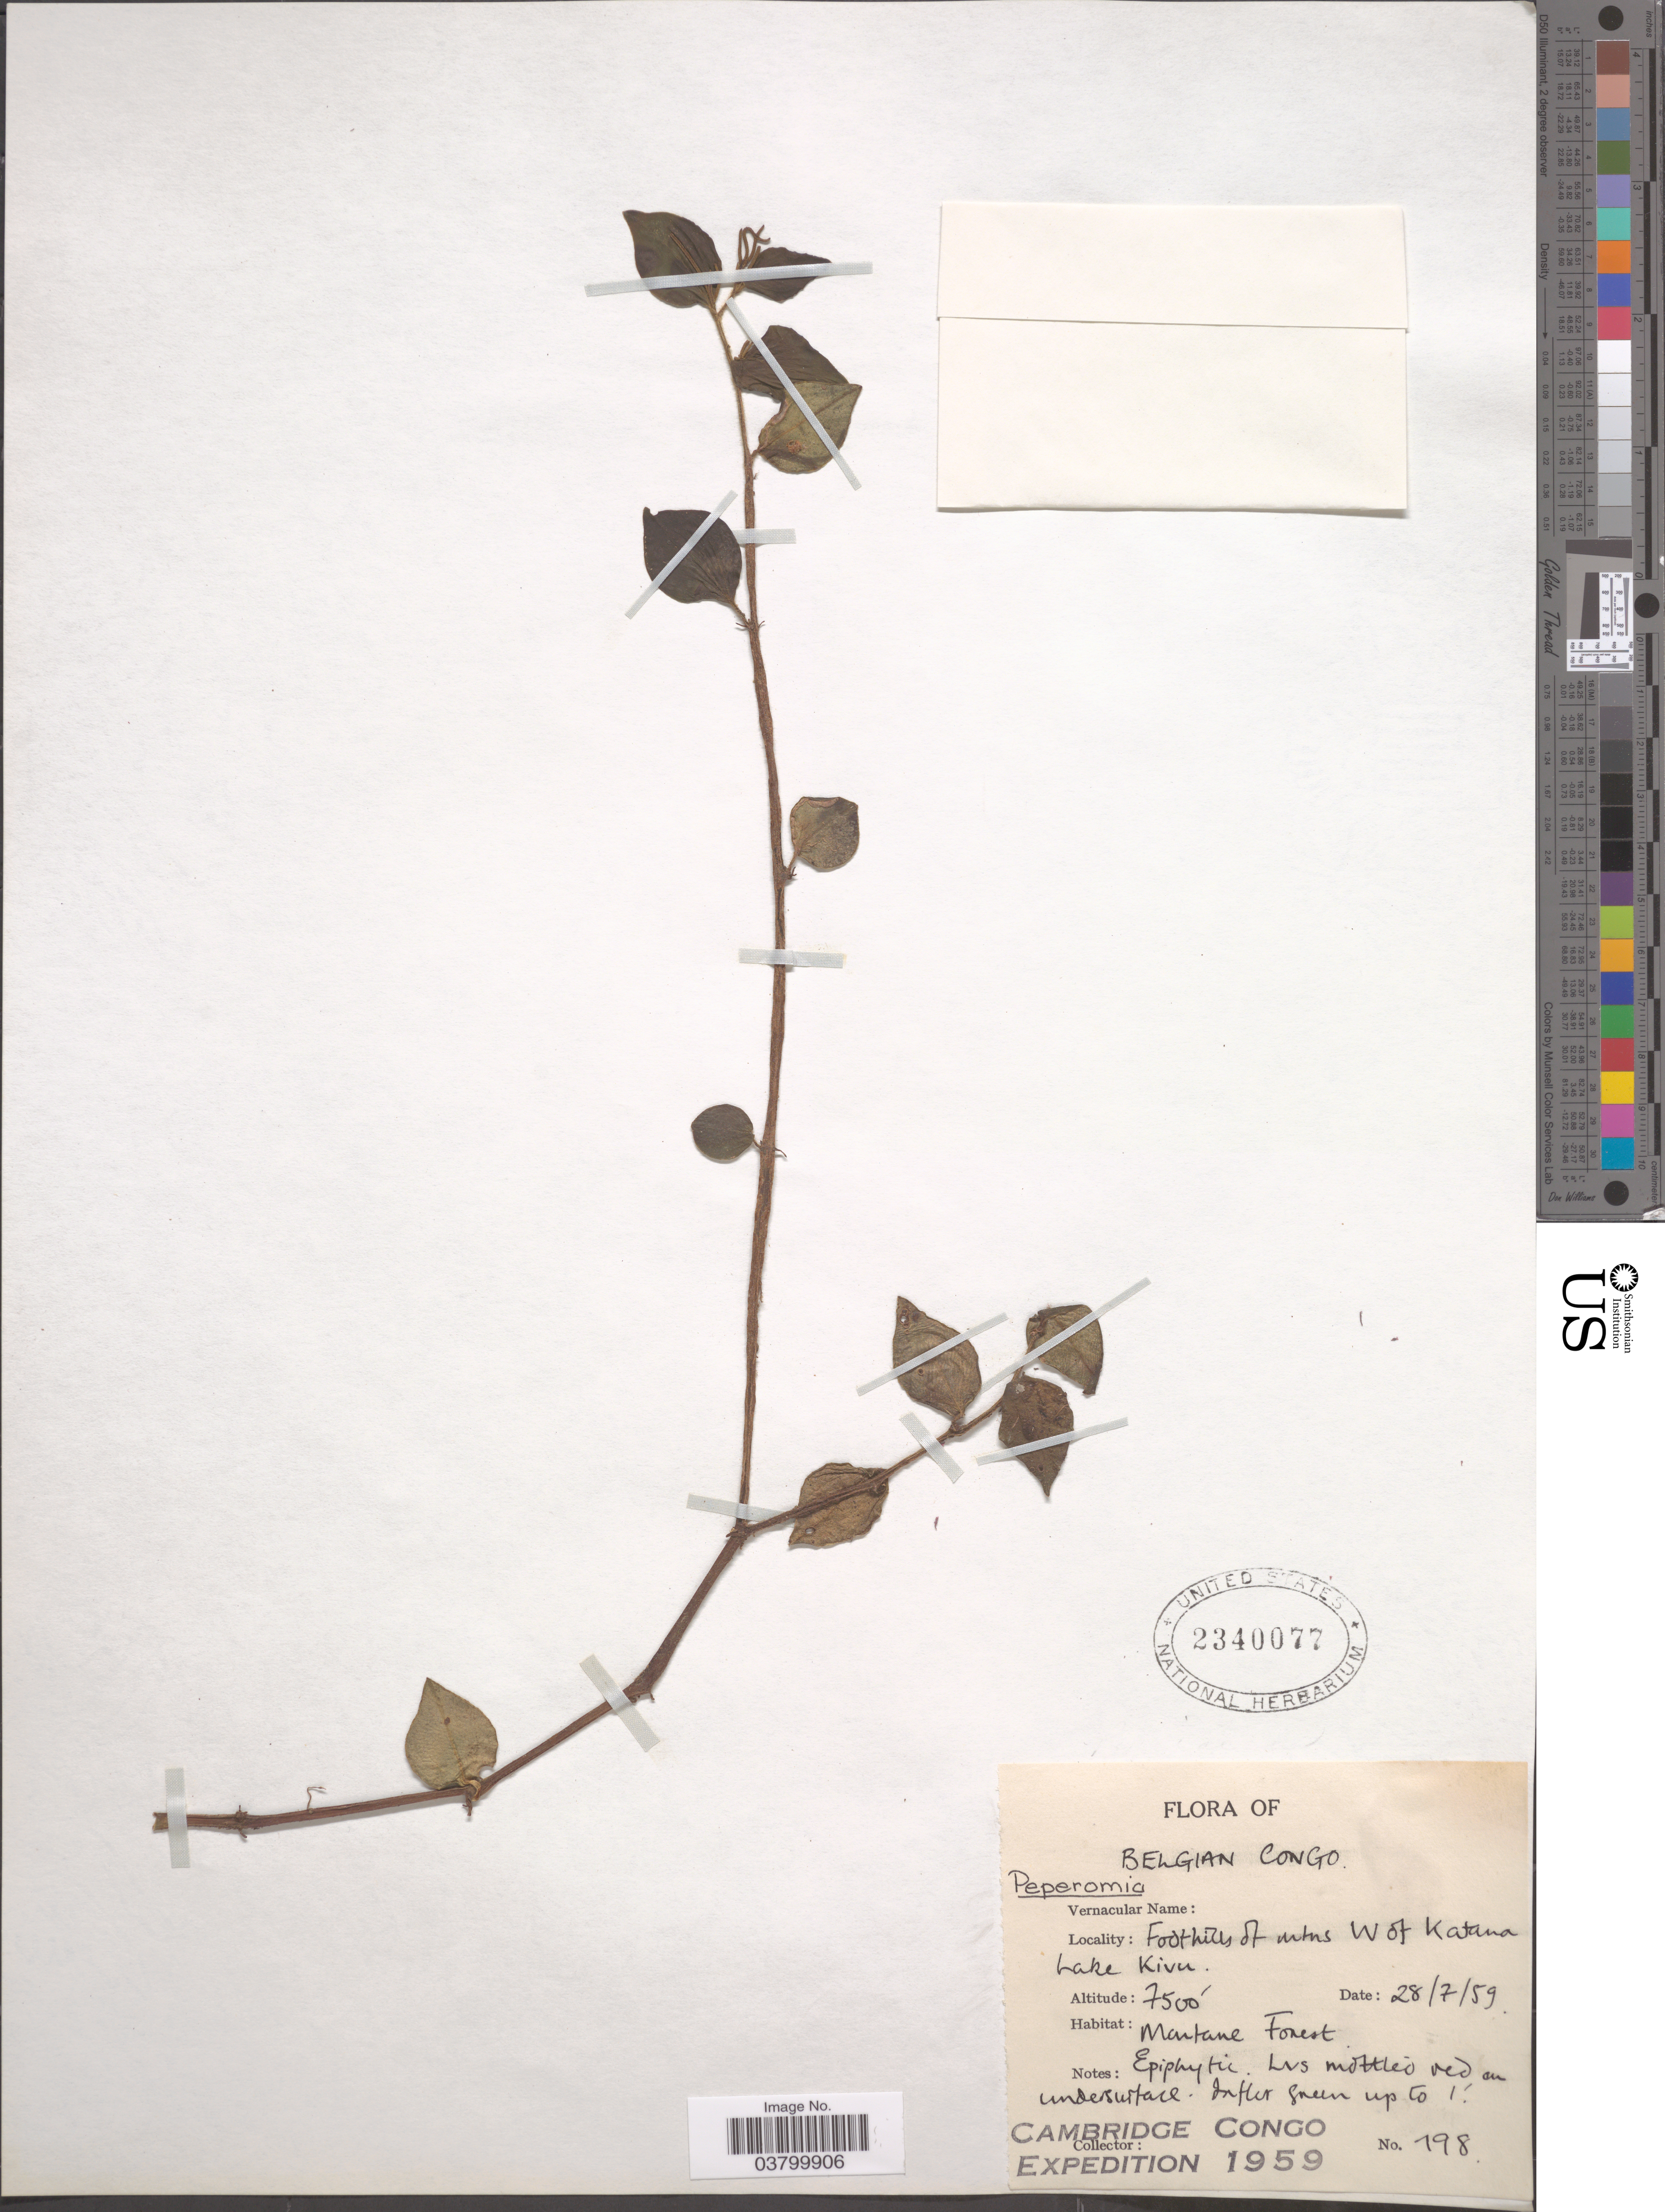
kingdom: Plantae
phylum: Tracheophyta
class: Magnoliopsida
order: Piperales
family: Piperaceae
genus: Peperomia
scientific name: Peperomia sp.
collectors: Cambridge Congo Expedition 1959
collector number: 198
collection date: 1959-07-28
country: Congo, Democratic Republic of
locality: Belgian Congo. Foothills of Mtns W of Katana. Lake Kivu.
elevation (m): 2286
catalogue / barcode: US 2340077